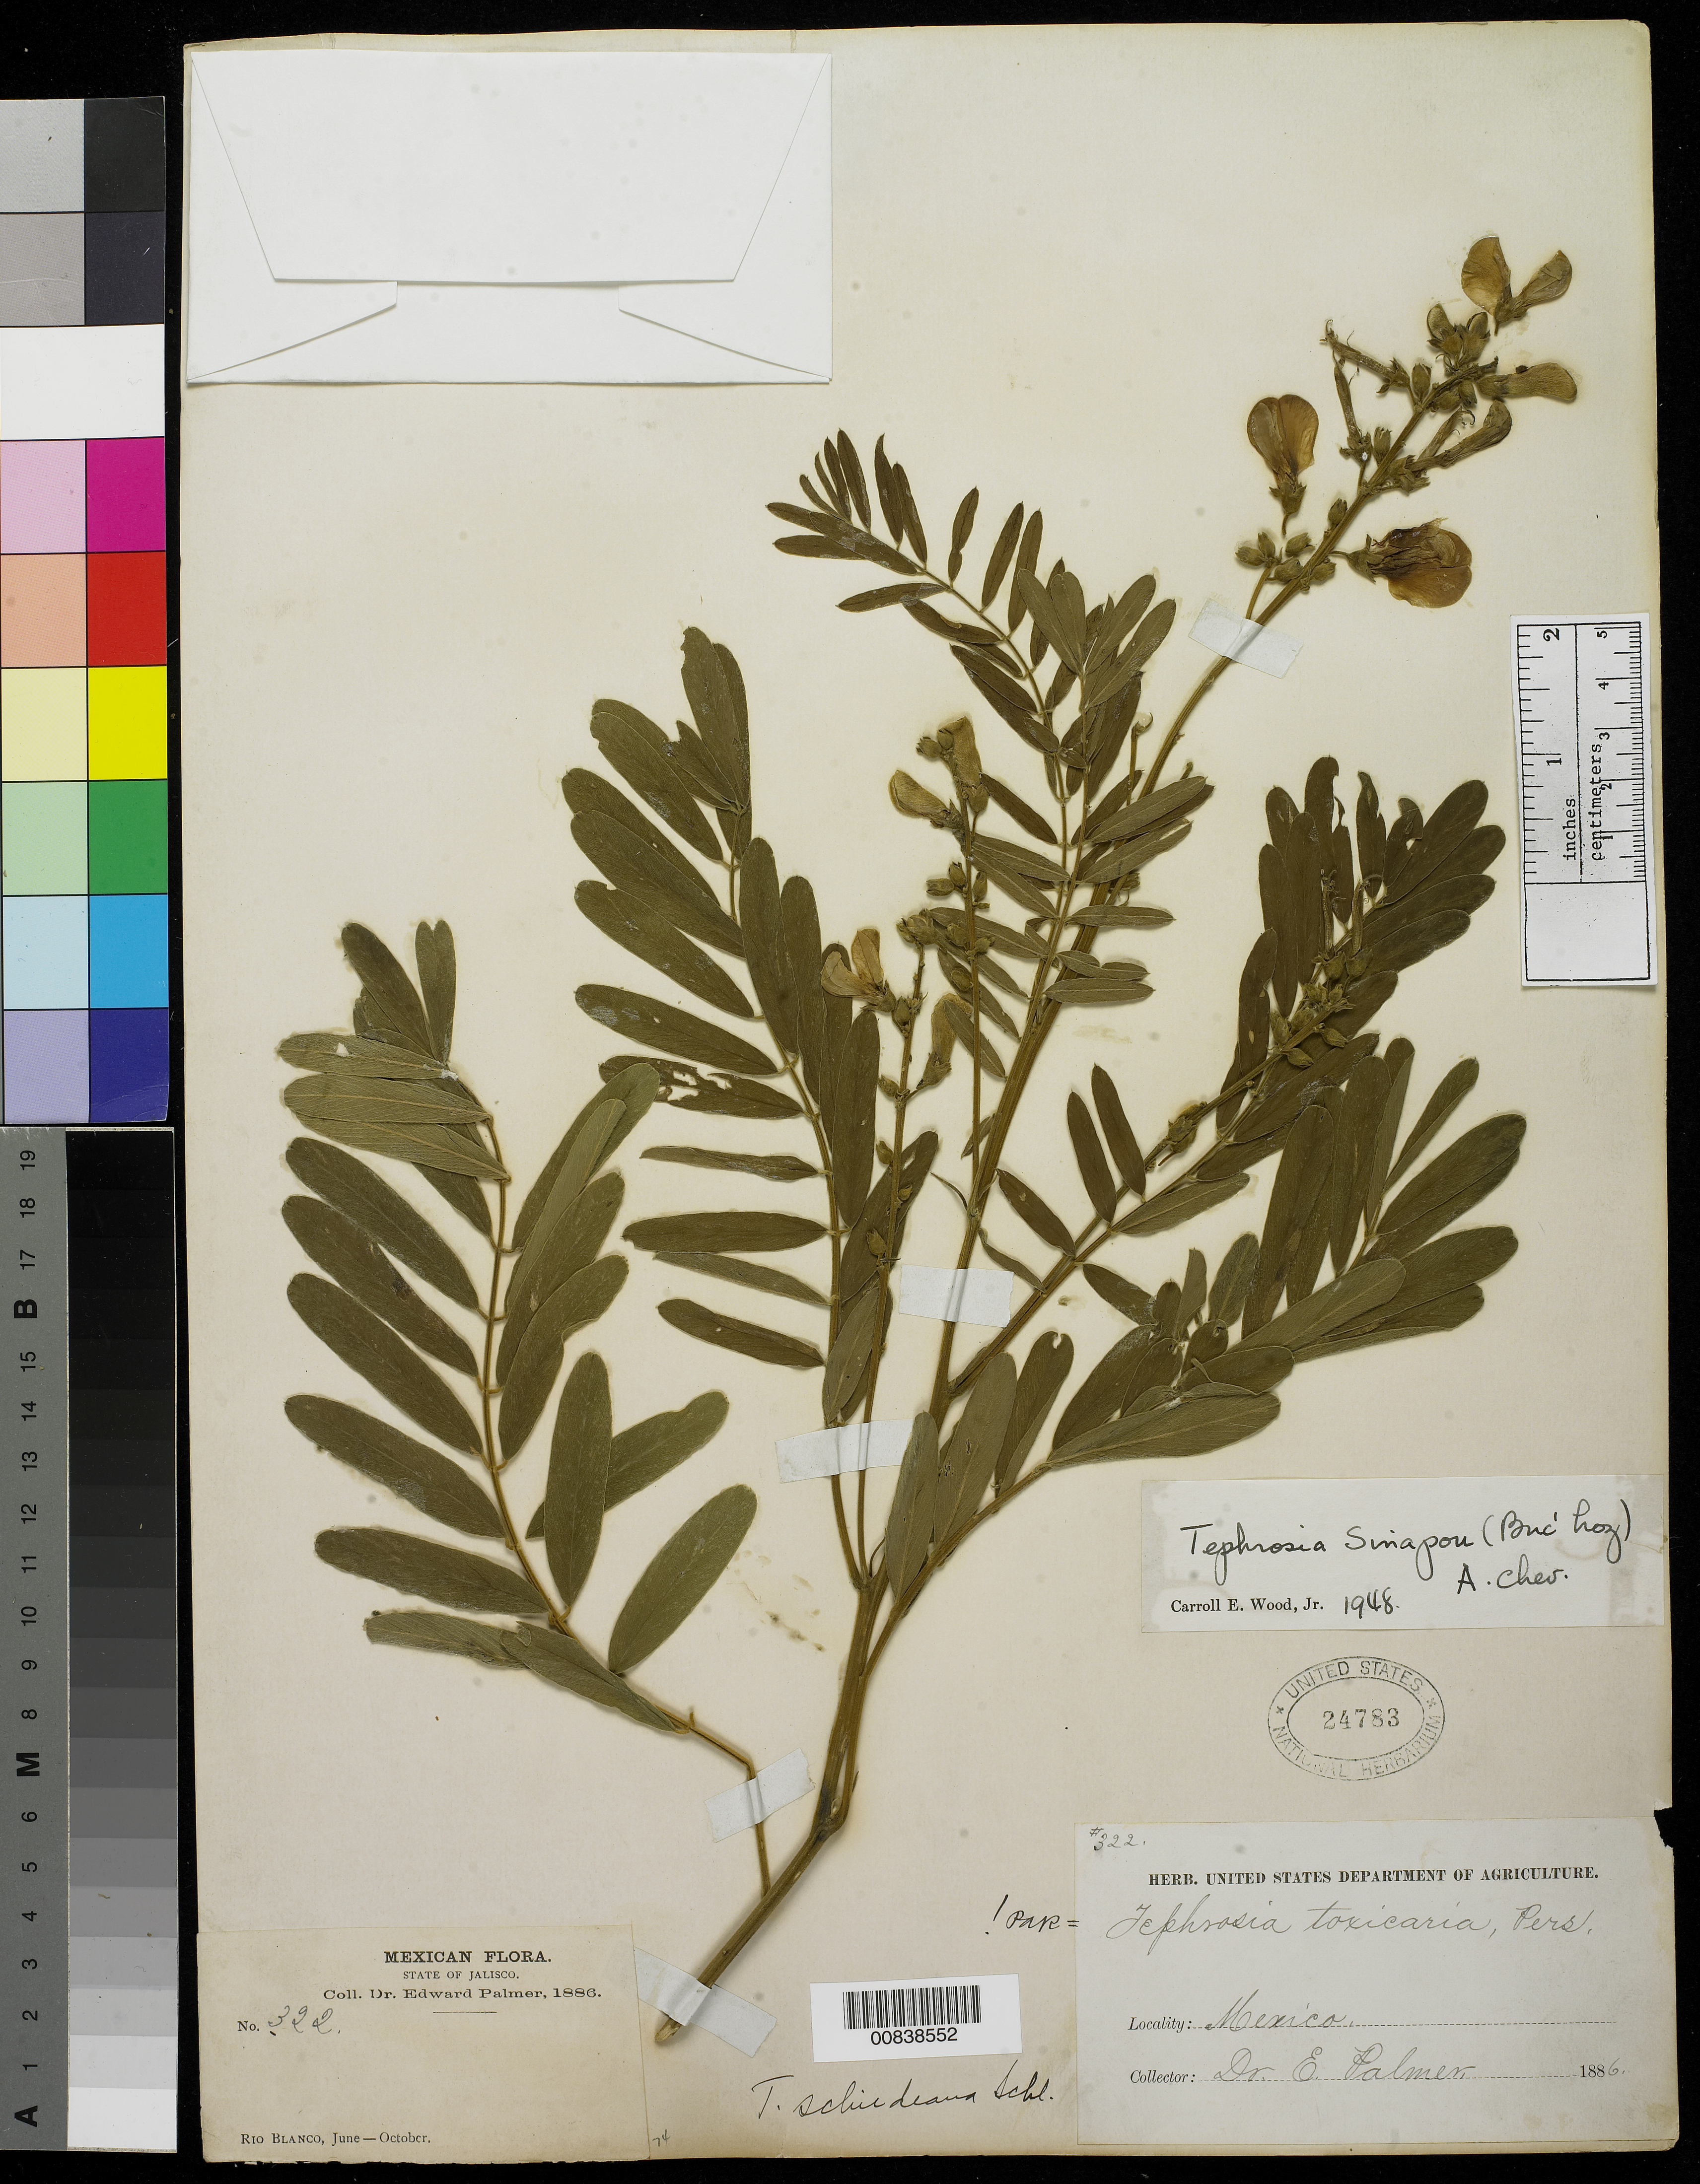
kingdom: Plantae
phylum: Tracheophyta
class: Magnoliopsida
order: Fabales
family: Fabaceae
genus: Tephrosia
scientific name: Tephrosia sinapou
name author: (Buc'hoz) A. Chev.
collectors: E. Palmer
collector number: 322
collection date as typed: Jun 1886 to -- Oct 1886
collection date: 1886-06/1886-10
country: Mexico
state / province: Jalisco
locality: Río Blanco, Jalisco.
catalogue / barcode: US 24783